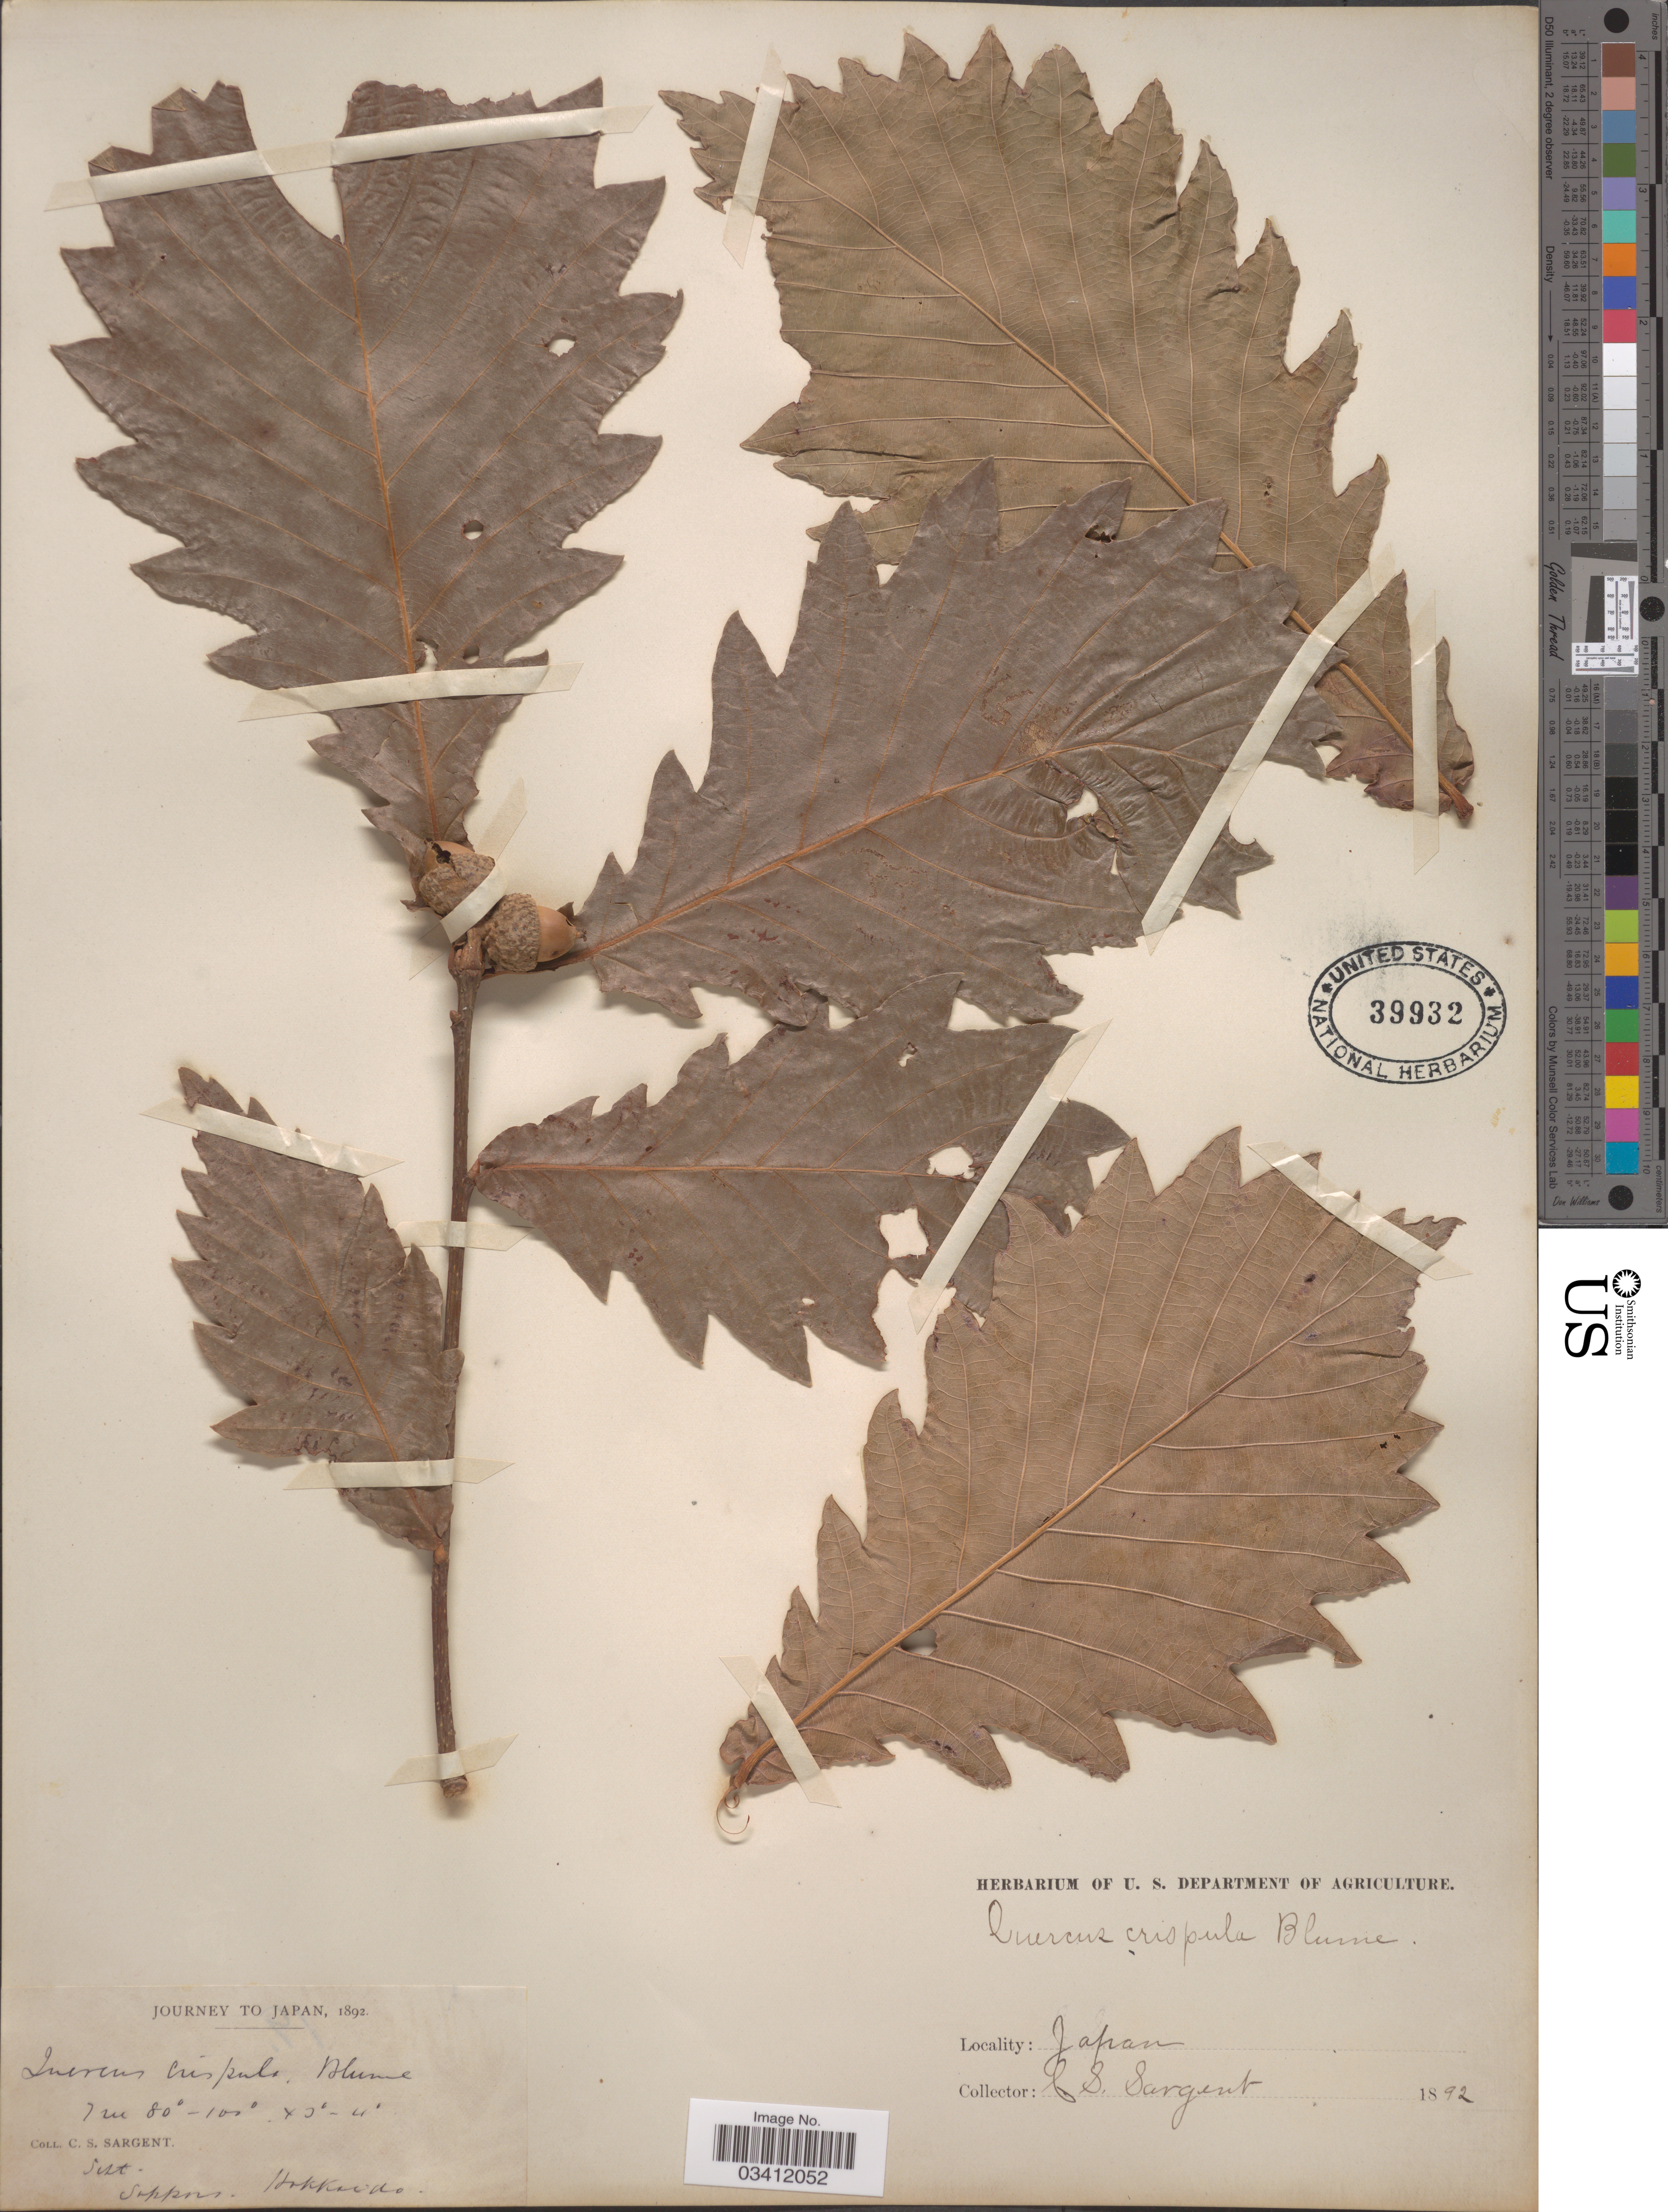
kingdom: Plantae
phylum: Tracheophyta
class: Magnoliopsida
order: Fagales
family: Fagaceae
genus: Quercus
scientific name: Quercus mongolica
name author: Fisch. ex Ledeb.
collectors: C. S. Sargent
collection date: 1892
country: Japan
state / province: Hokkaidō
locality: Sapporo.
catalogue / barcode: US 39932